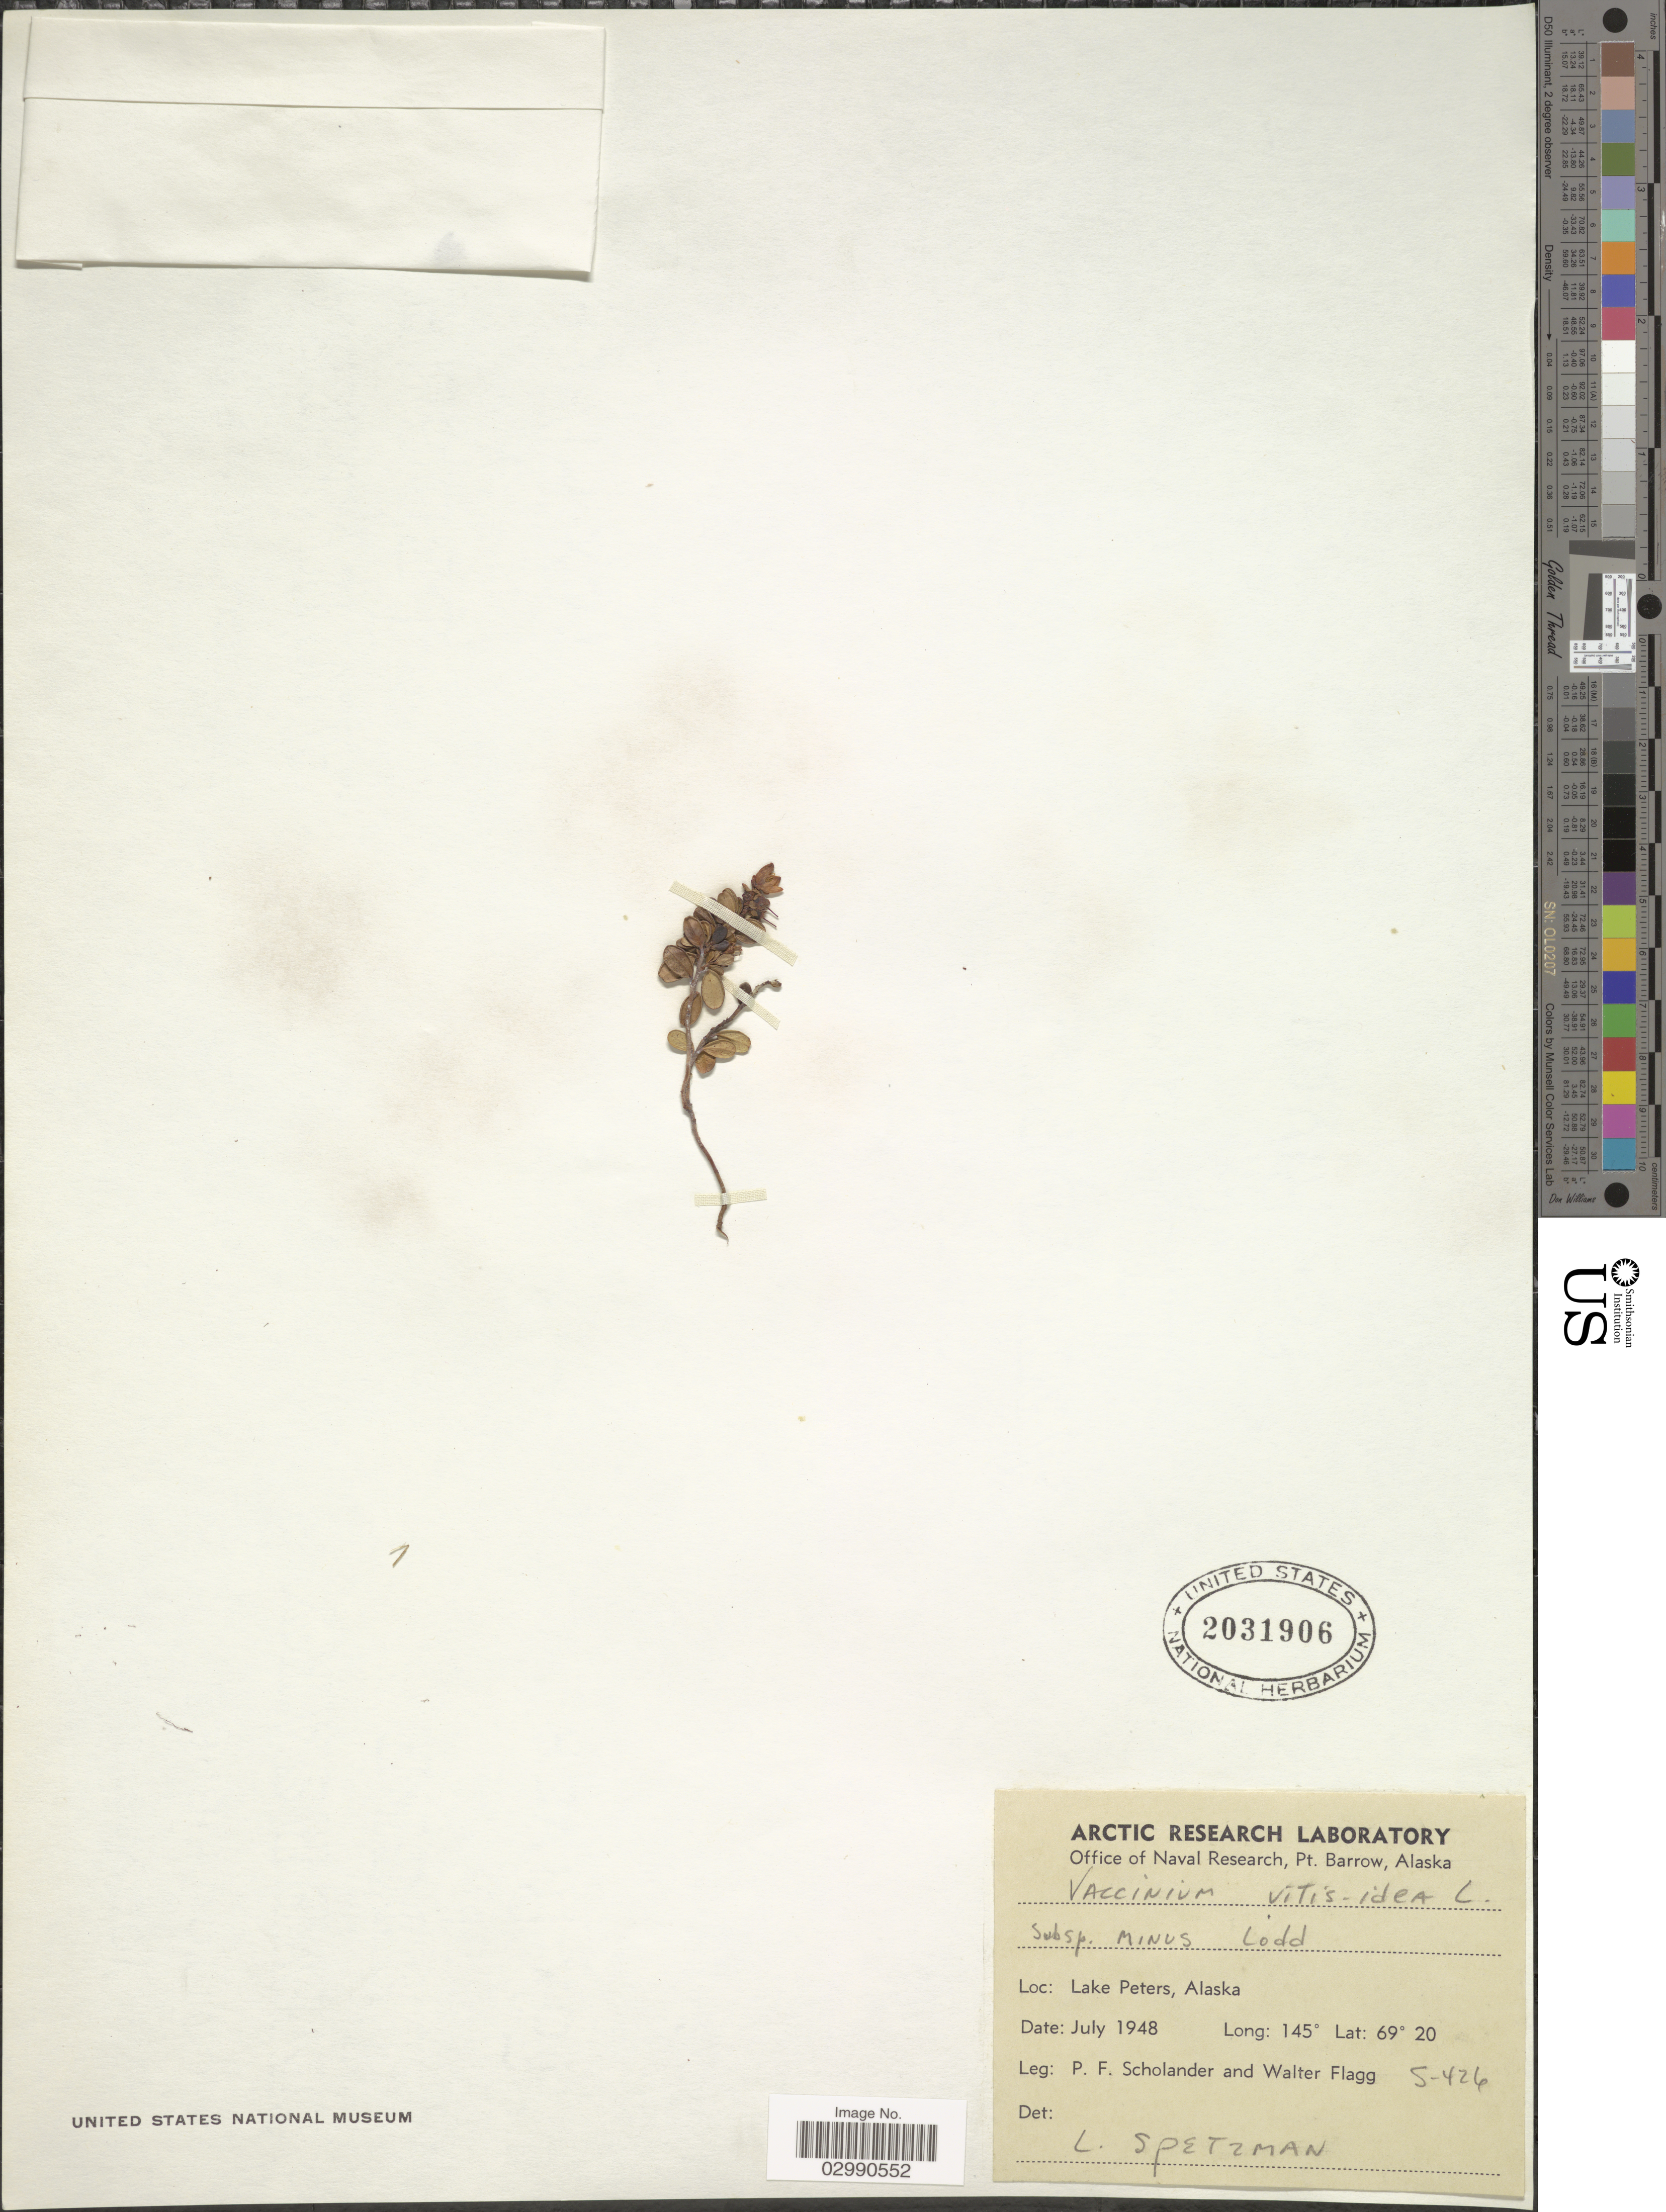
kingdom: Plantae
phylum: Tracheophyta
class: Magnoliopsida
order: Ericales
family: Ericaceae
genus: Vaccinium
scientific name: Vaccinium vitis-idaea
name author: L.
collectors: P. Scholander & W. Flagg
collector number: S-426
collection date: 1948-07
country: United States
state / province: Alaska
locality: Lake Peters.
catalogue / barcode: US 2031906